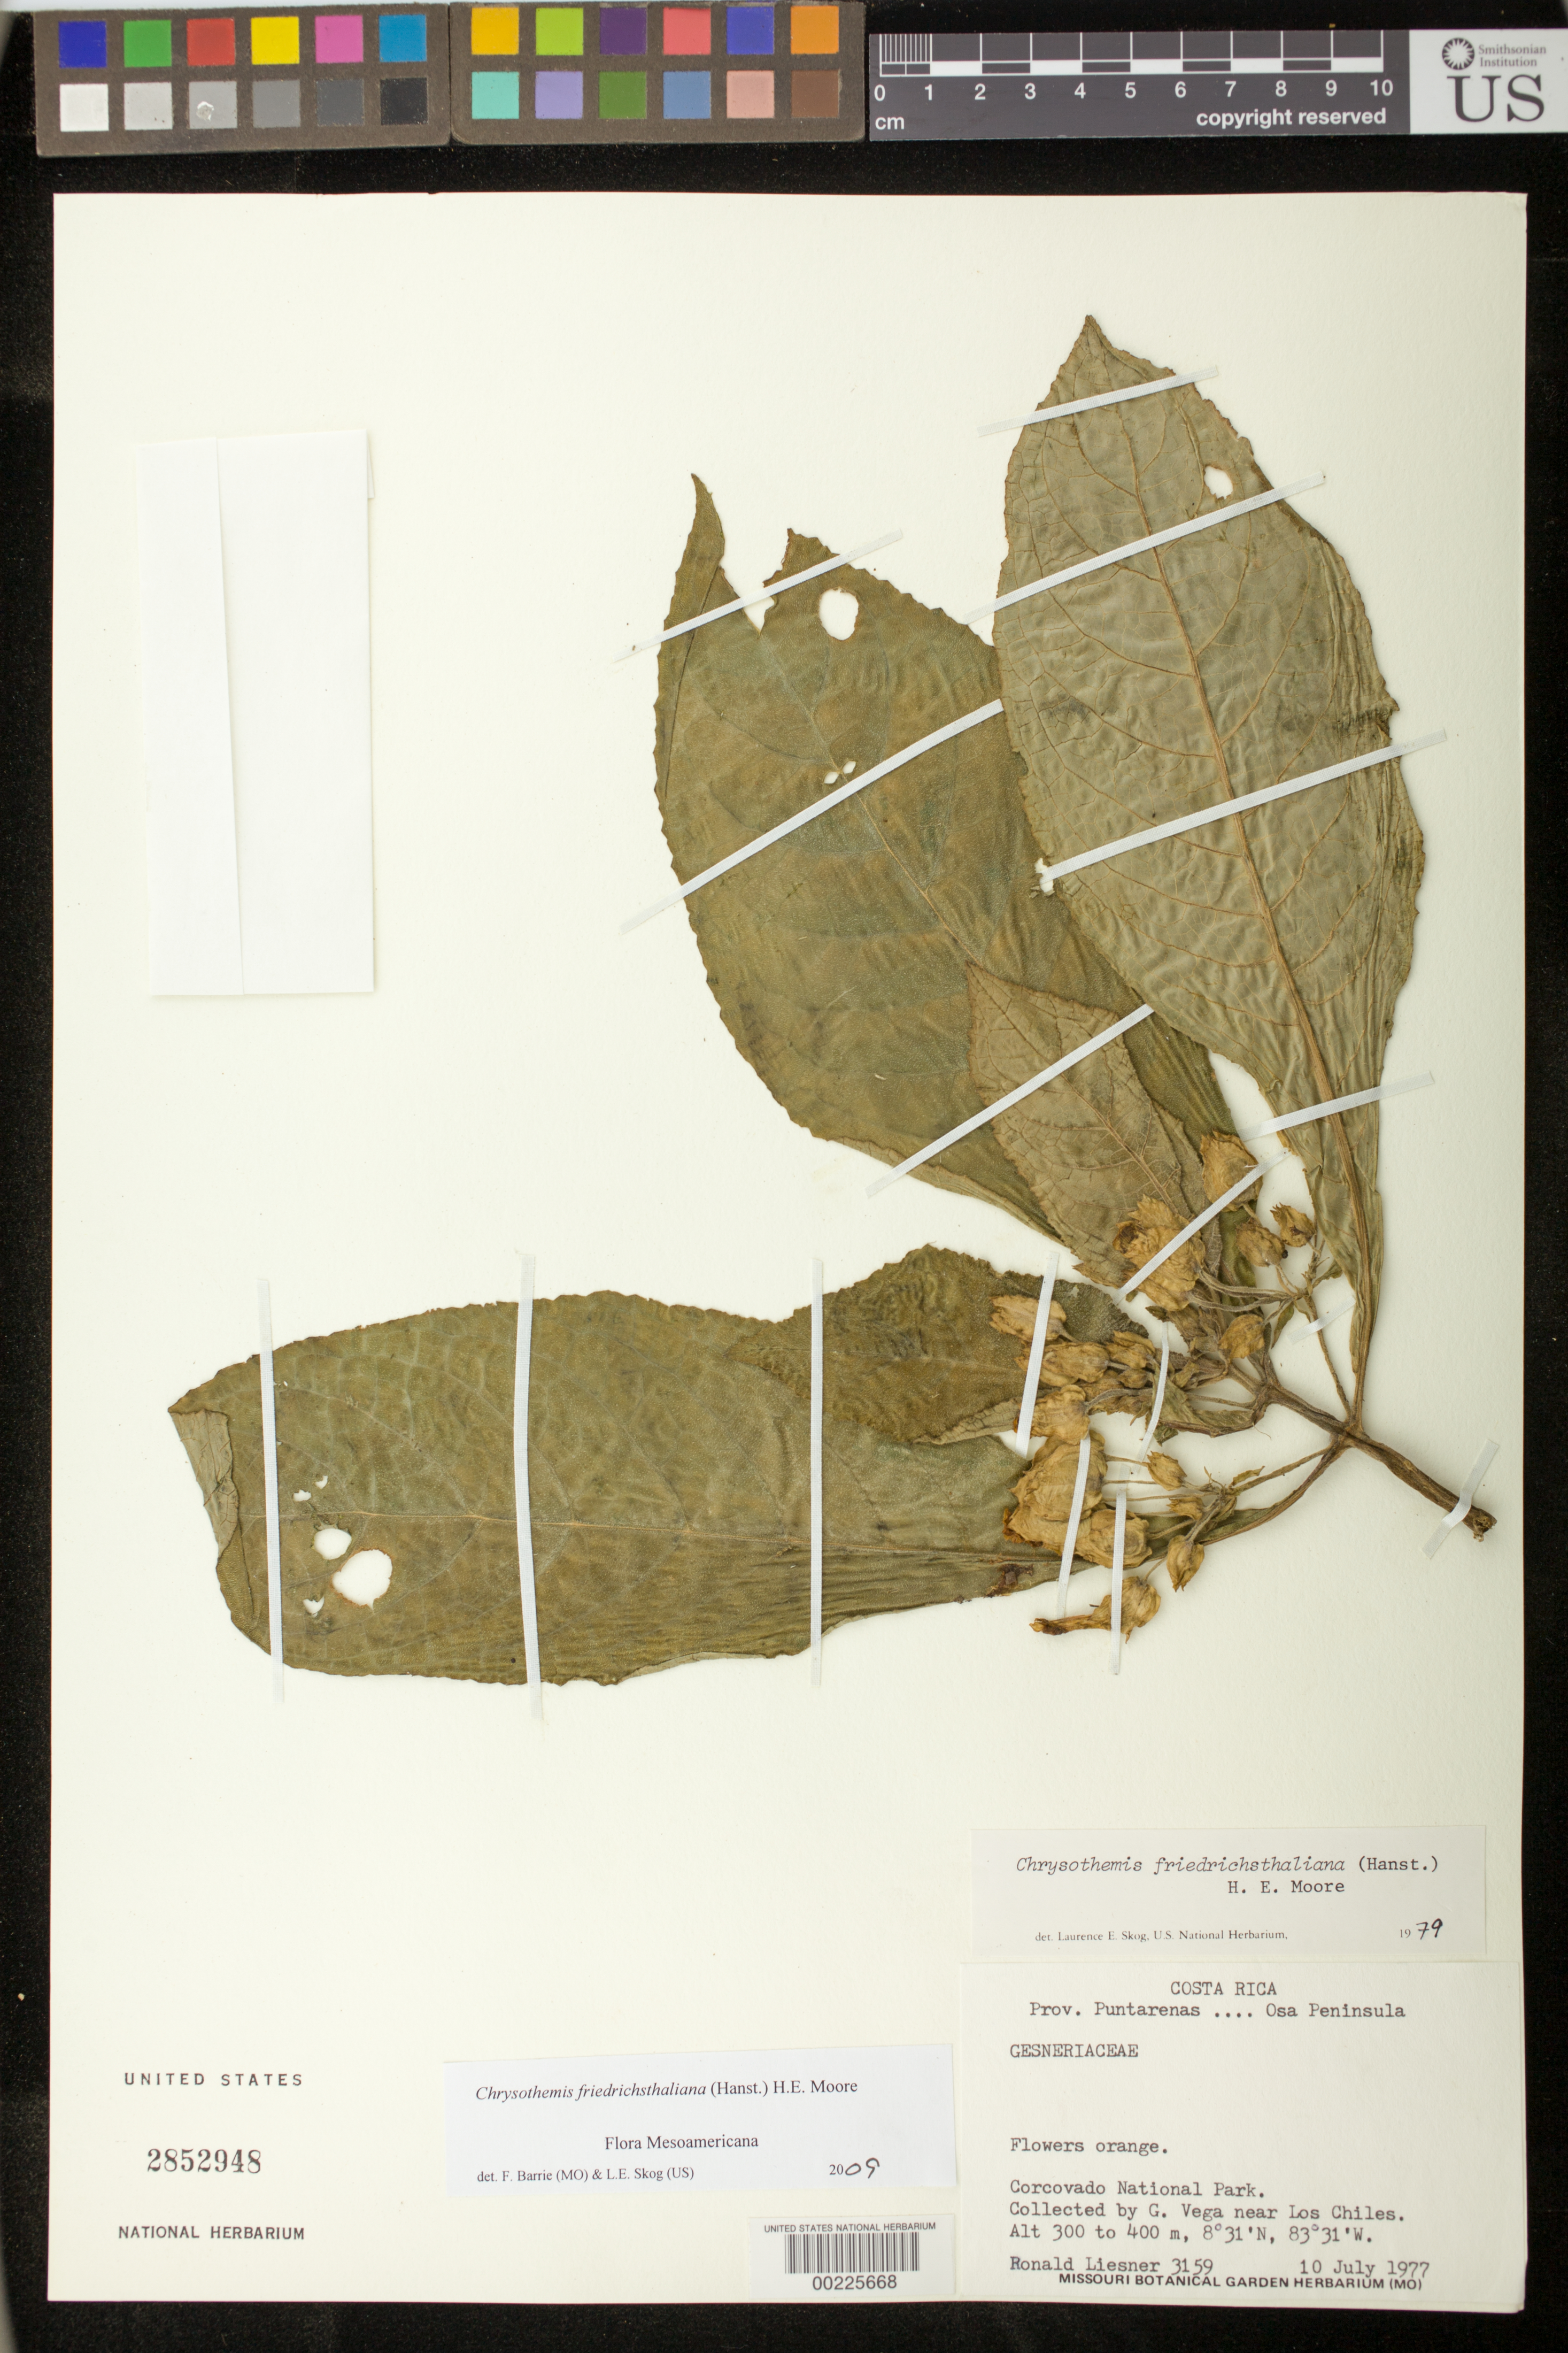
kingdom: Plantae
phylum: Tracheophyta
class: Magnoliopsida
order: Lamiales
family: Gesneriaceae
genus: Chrysothemis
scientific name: Chrysothemis friedrichsthaliana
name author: (Hanst.) H.E. Moore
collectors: R. L. Liesner & G. Vega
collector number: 3159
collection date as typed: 10 Jul 1977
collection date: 1977-07-10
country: Costa Rica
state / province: Puntarenas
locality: Osa Peninsula, Corcovado National Park, near Los Chiles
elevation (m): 300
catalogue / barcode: US 2852948